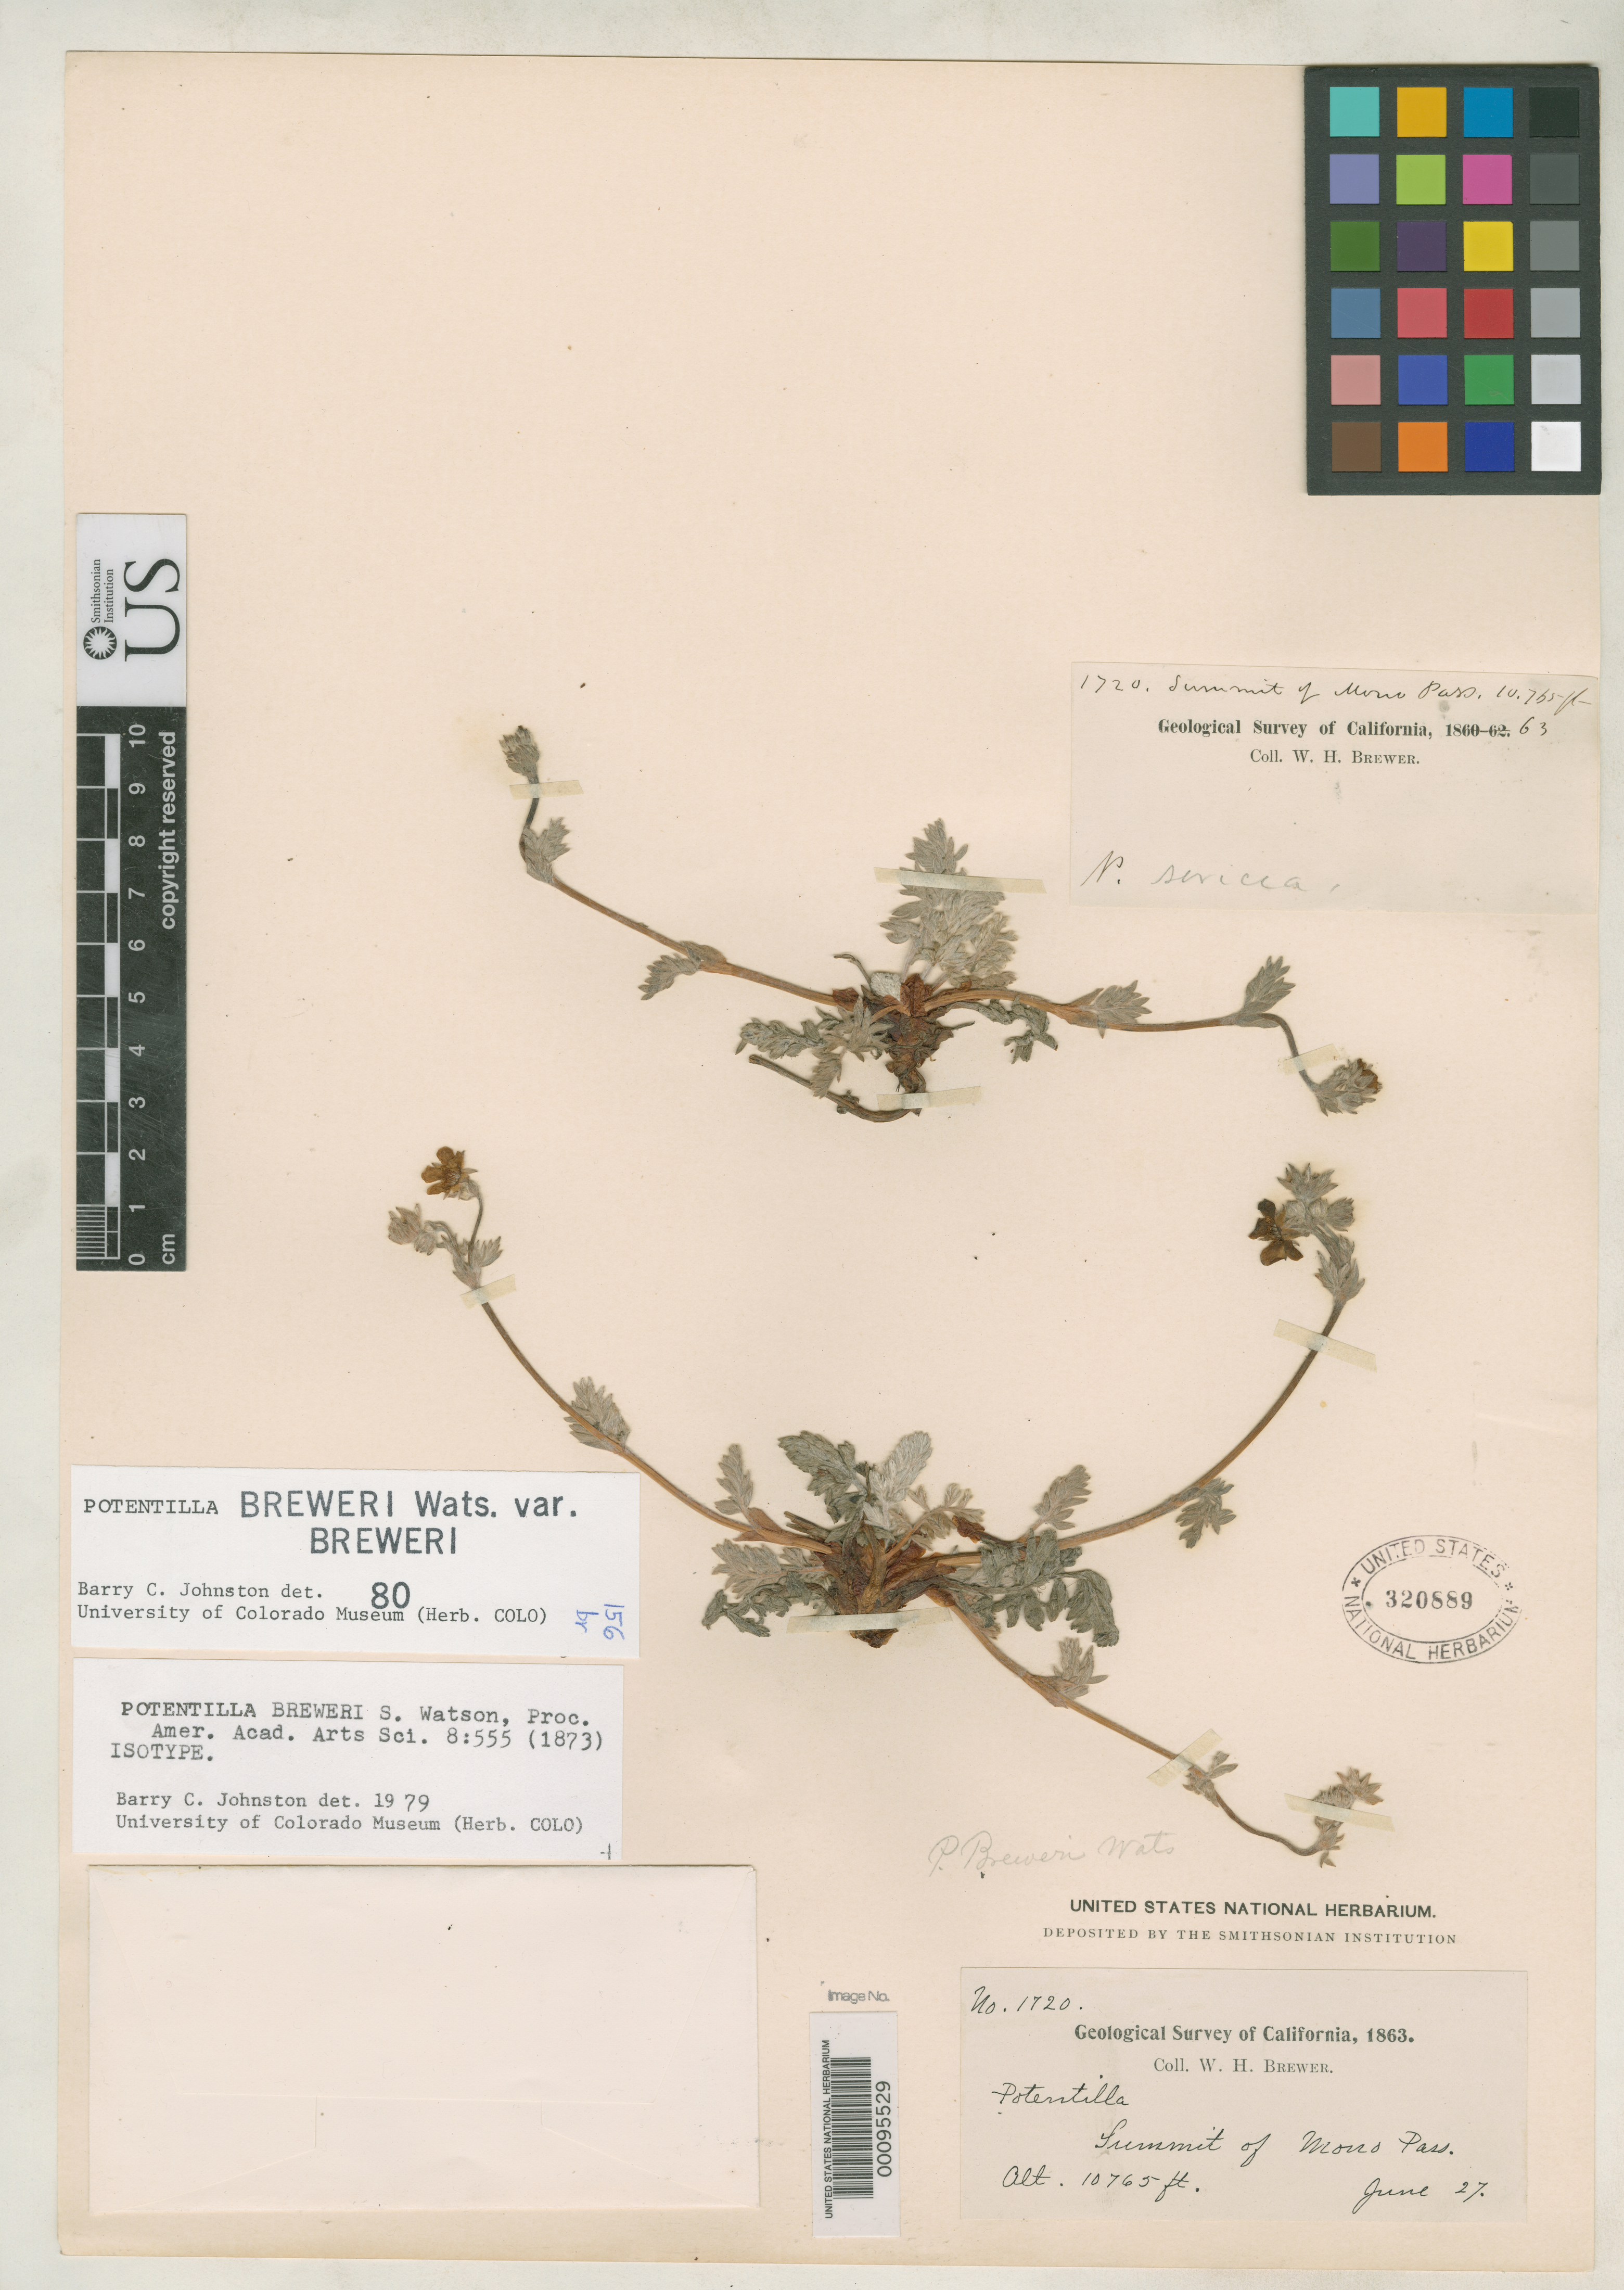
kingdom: Plantae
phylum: Tracheophyta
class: Magnoliopsida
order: Rosales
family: Rosaceae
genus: Potentilla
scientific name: Potentilla breweri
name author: S. Watson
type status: Isotype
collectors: W. H. Brewer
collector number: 1720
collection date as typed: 27 Jun 1863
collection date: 1863-06-27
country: United States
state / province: California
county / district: Mono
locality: Summit of Mono Pass.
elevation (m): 3281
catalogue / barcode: US 320889